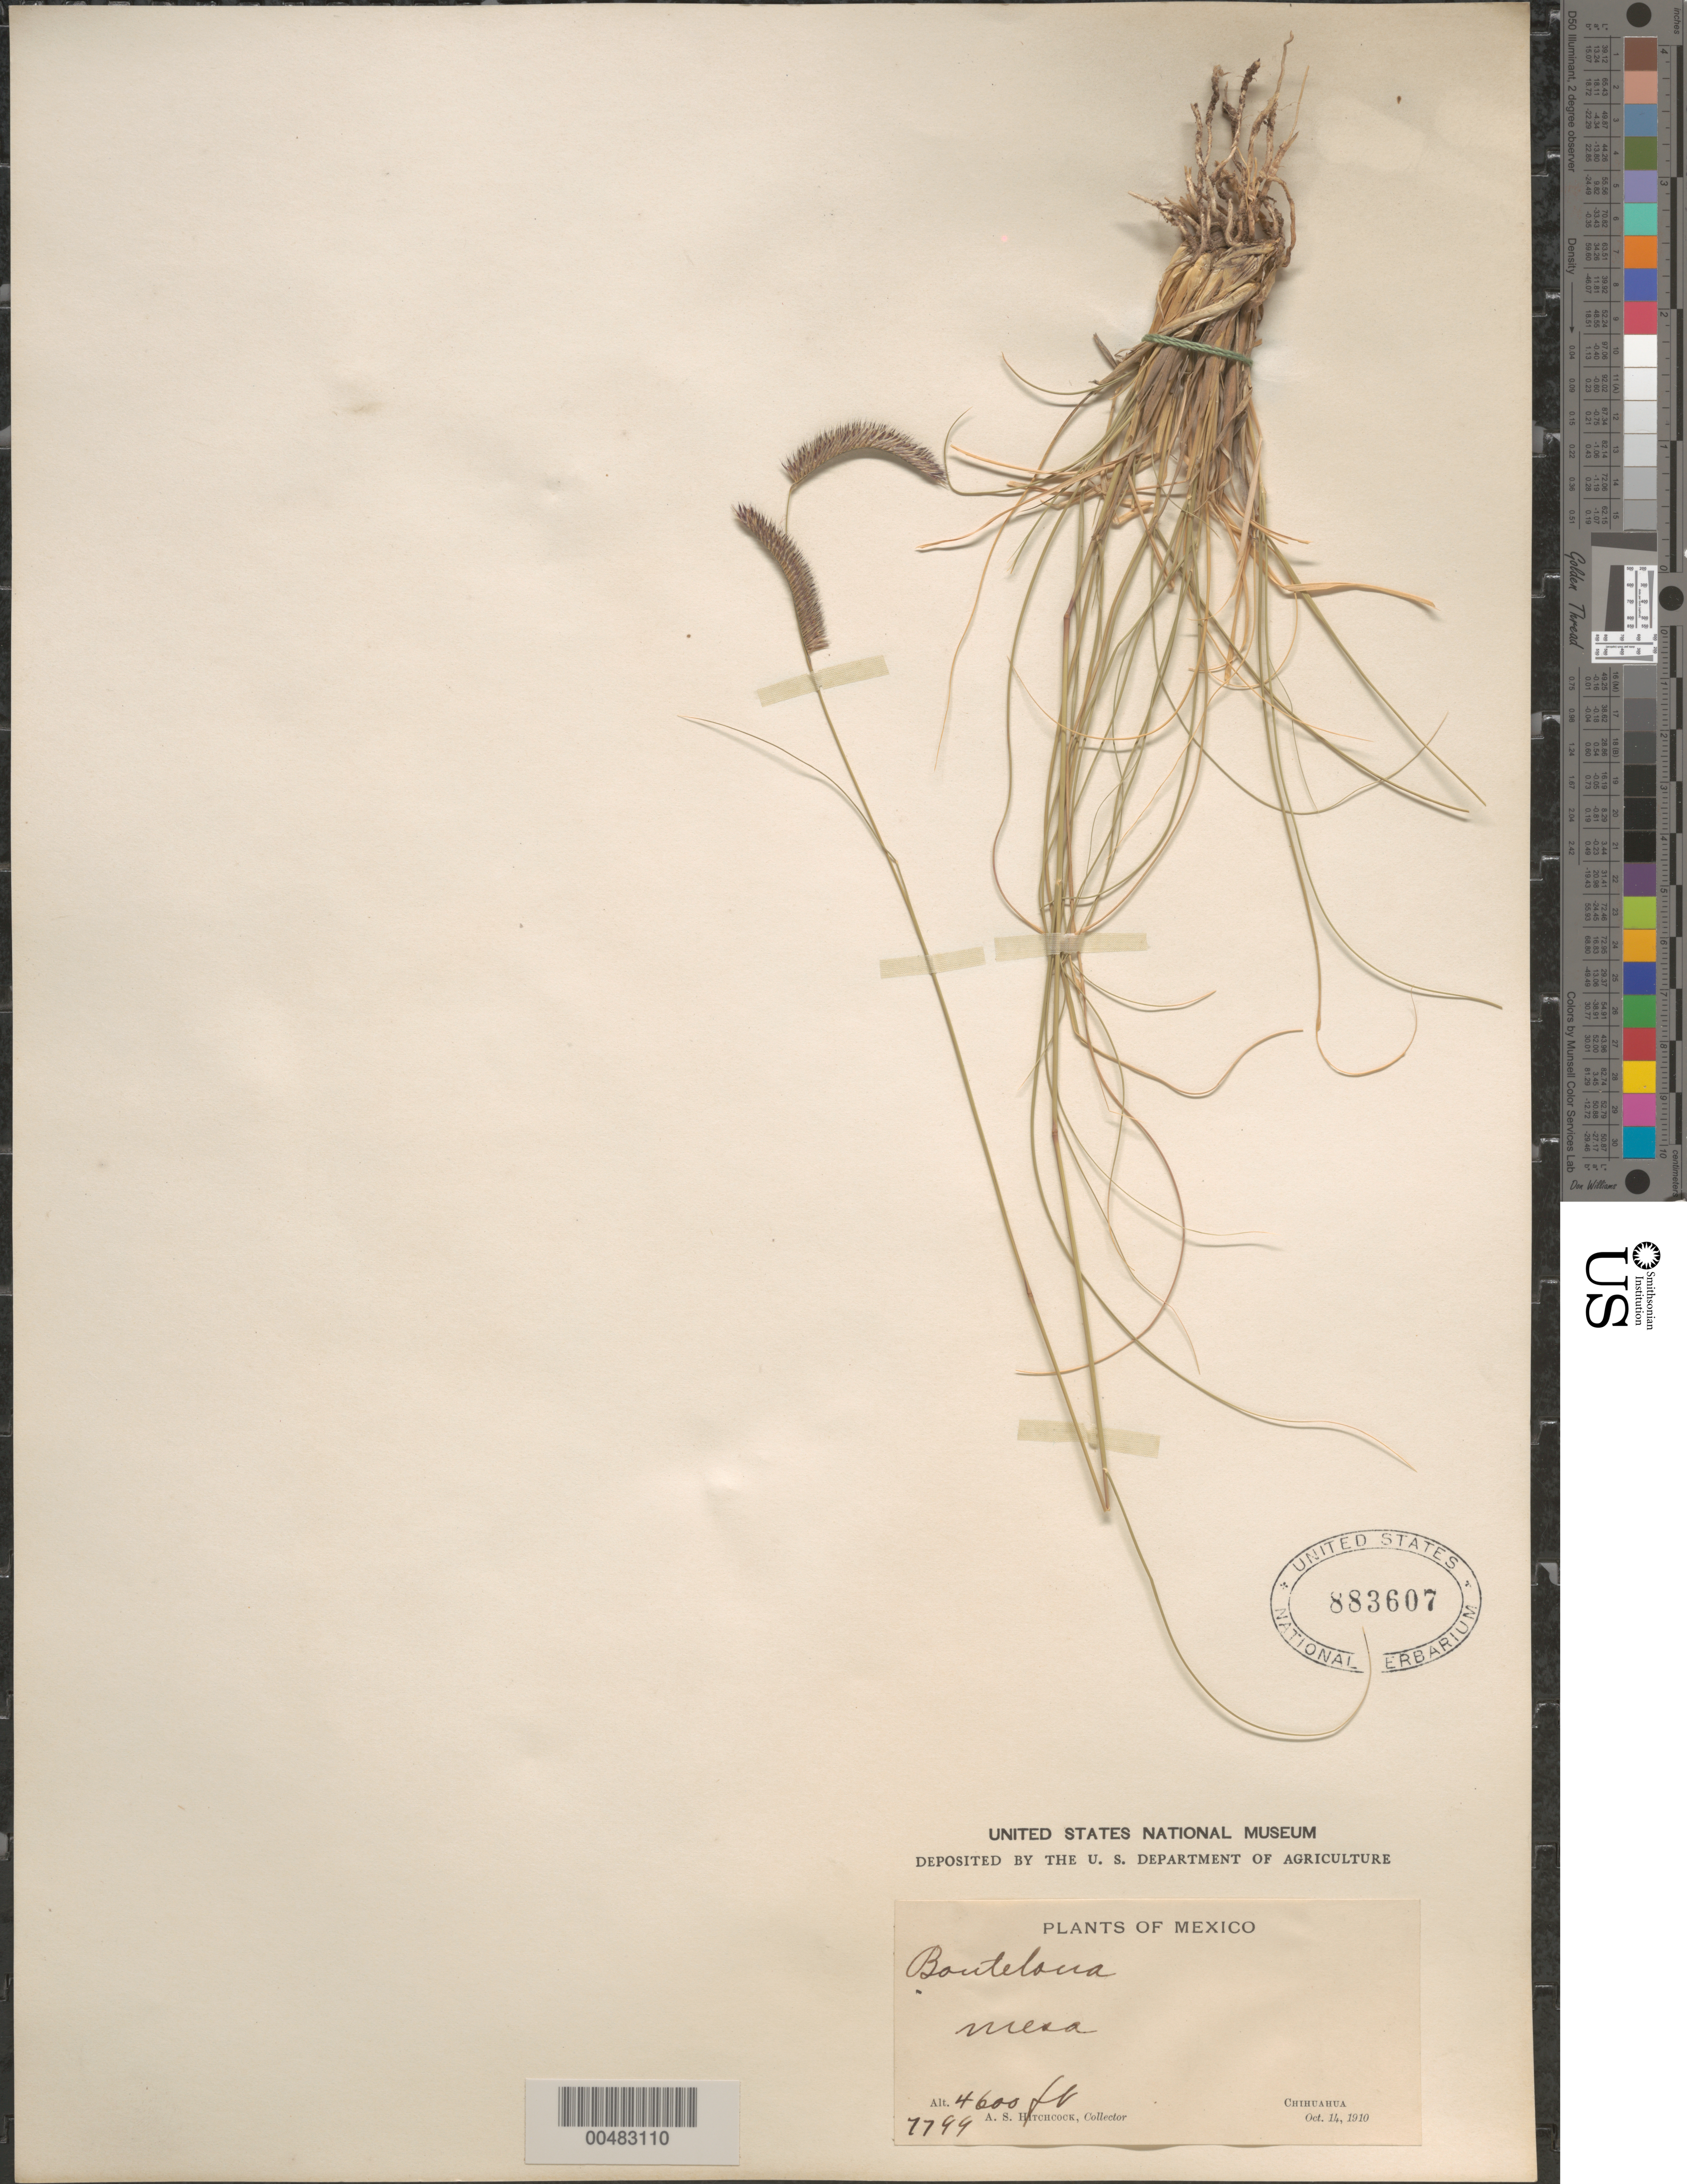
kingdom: Plantae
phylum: Tracheophyta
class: Liliopsida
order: Poales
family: Poaceae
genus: Bouteloua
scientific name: Bouteloua gracilis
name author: (Kunth) Lag. ex Griffiths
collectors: A. S. Hitchcock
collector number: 7799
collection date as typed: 14 Oct 1910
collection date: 1910-10-14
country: Mexico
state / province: Chihuahua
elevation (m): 1402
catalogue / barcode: US 883607